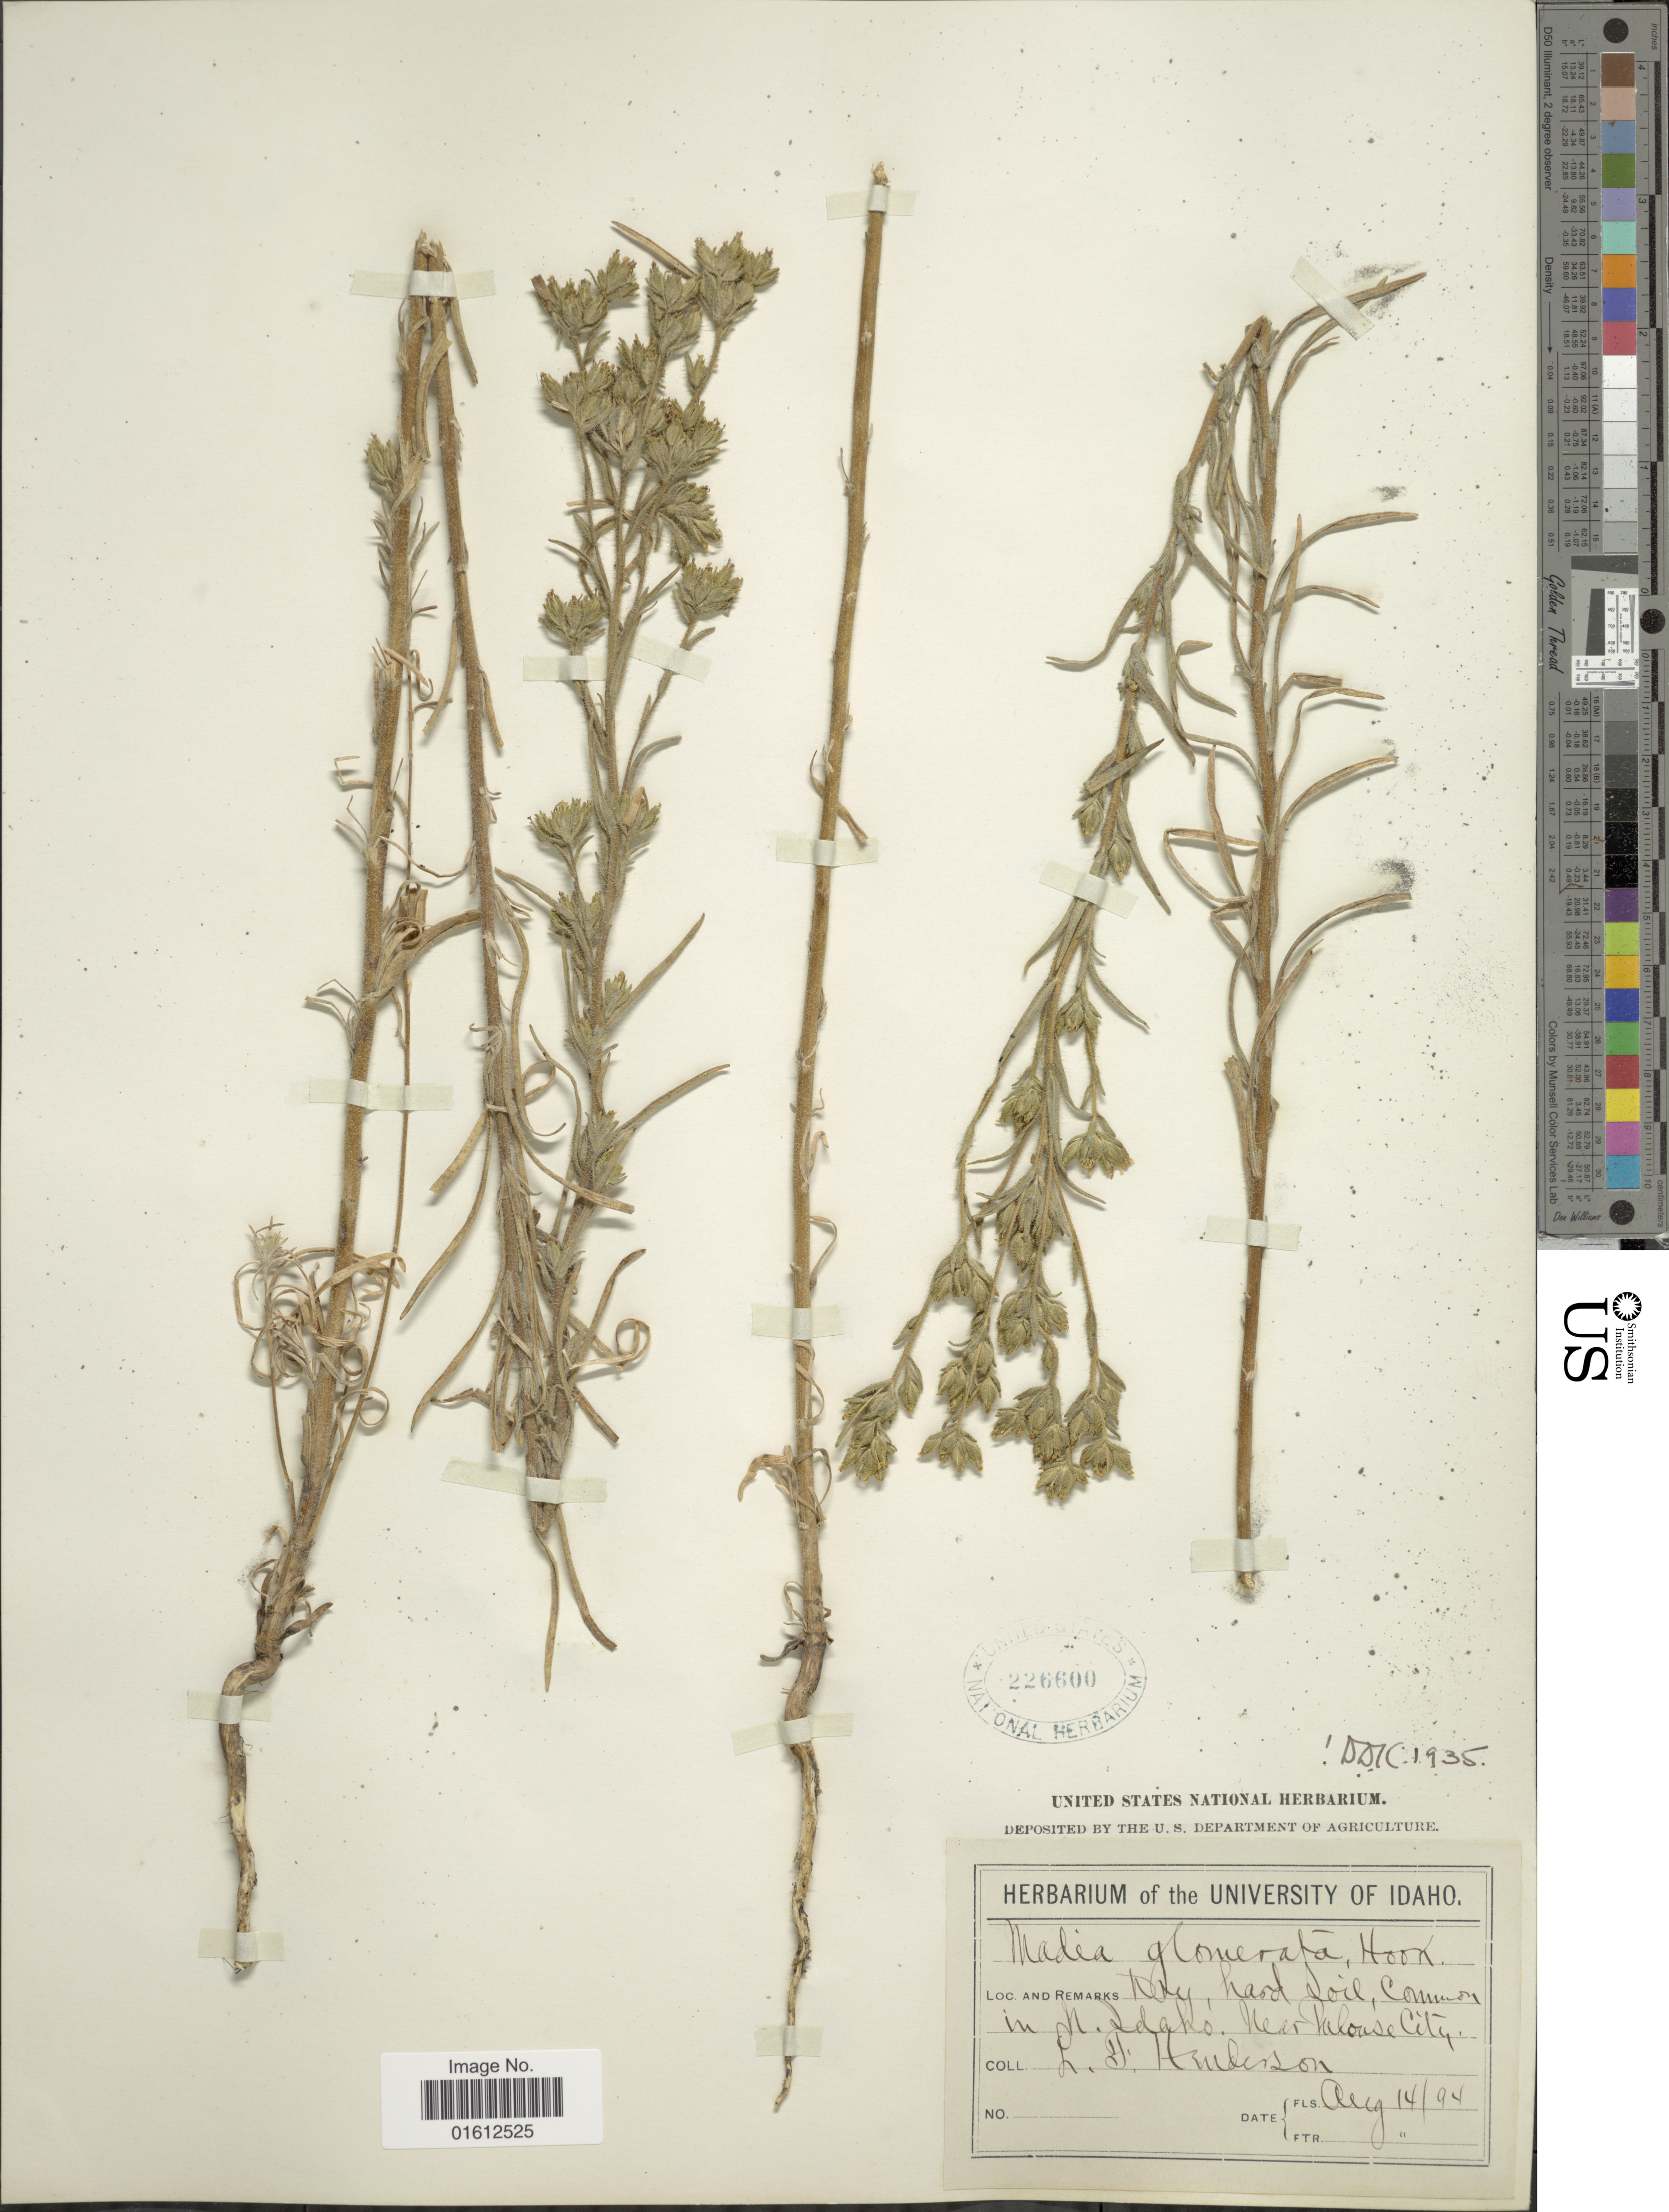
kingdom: Plantae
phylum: Tracheophyta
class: Magnoliopsida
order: Asterales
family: Asteraceae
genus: Madia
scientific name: Madia glomerata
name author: Hook.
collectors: L. Henderson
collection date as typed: Transcribed d/m/y: 14/8/94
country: United States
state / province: Idaho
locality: In N. Idaho, near Palouse City.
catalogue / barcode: US 226600